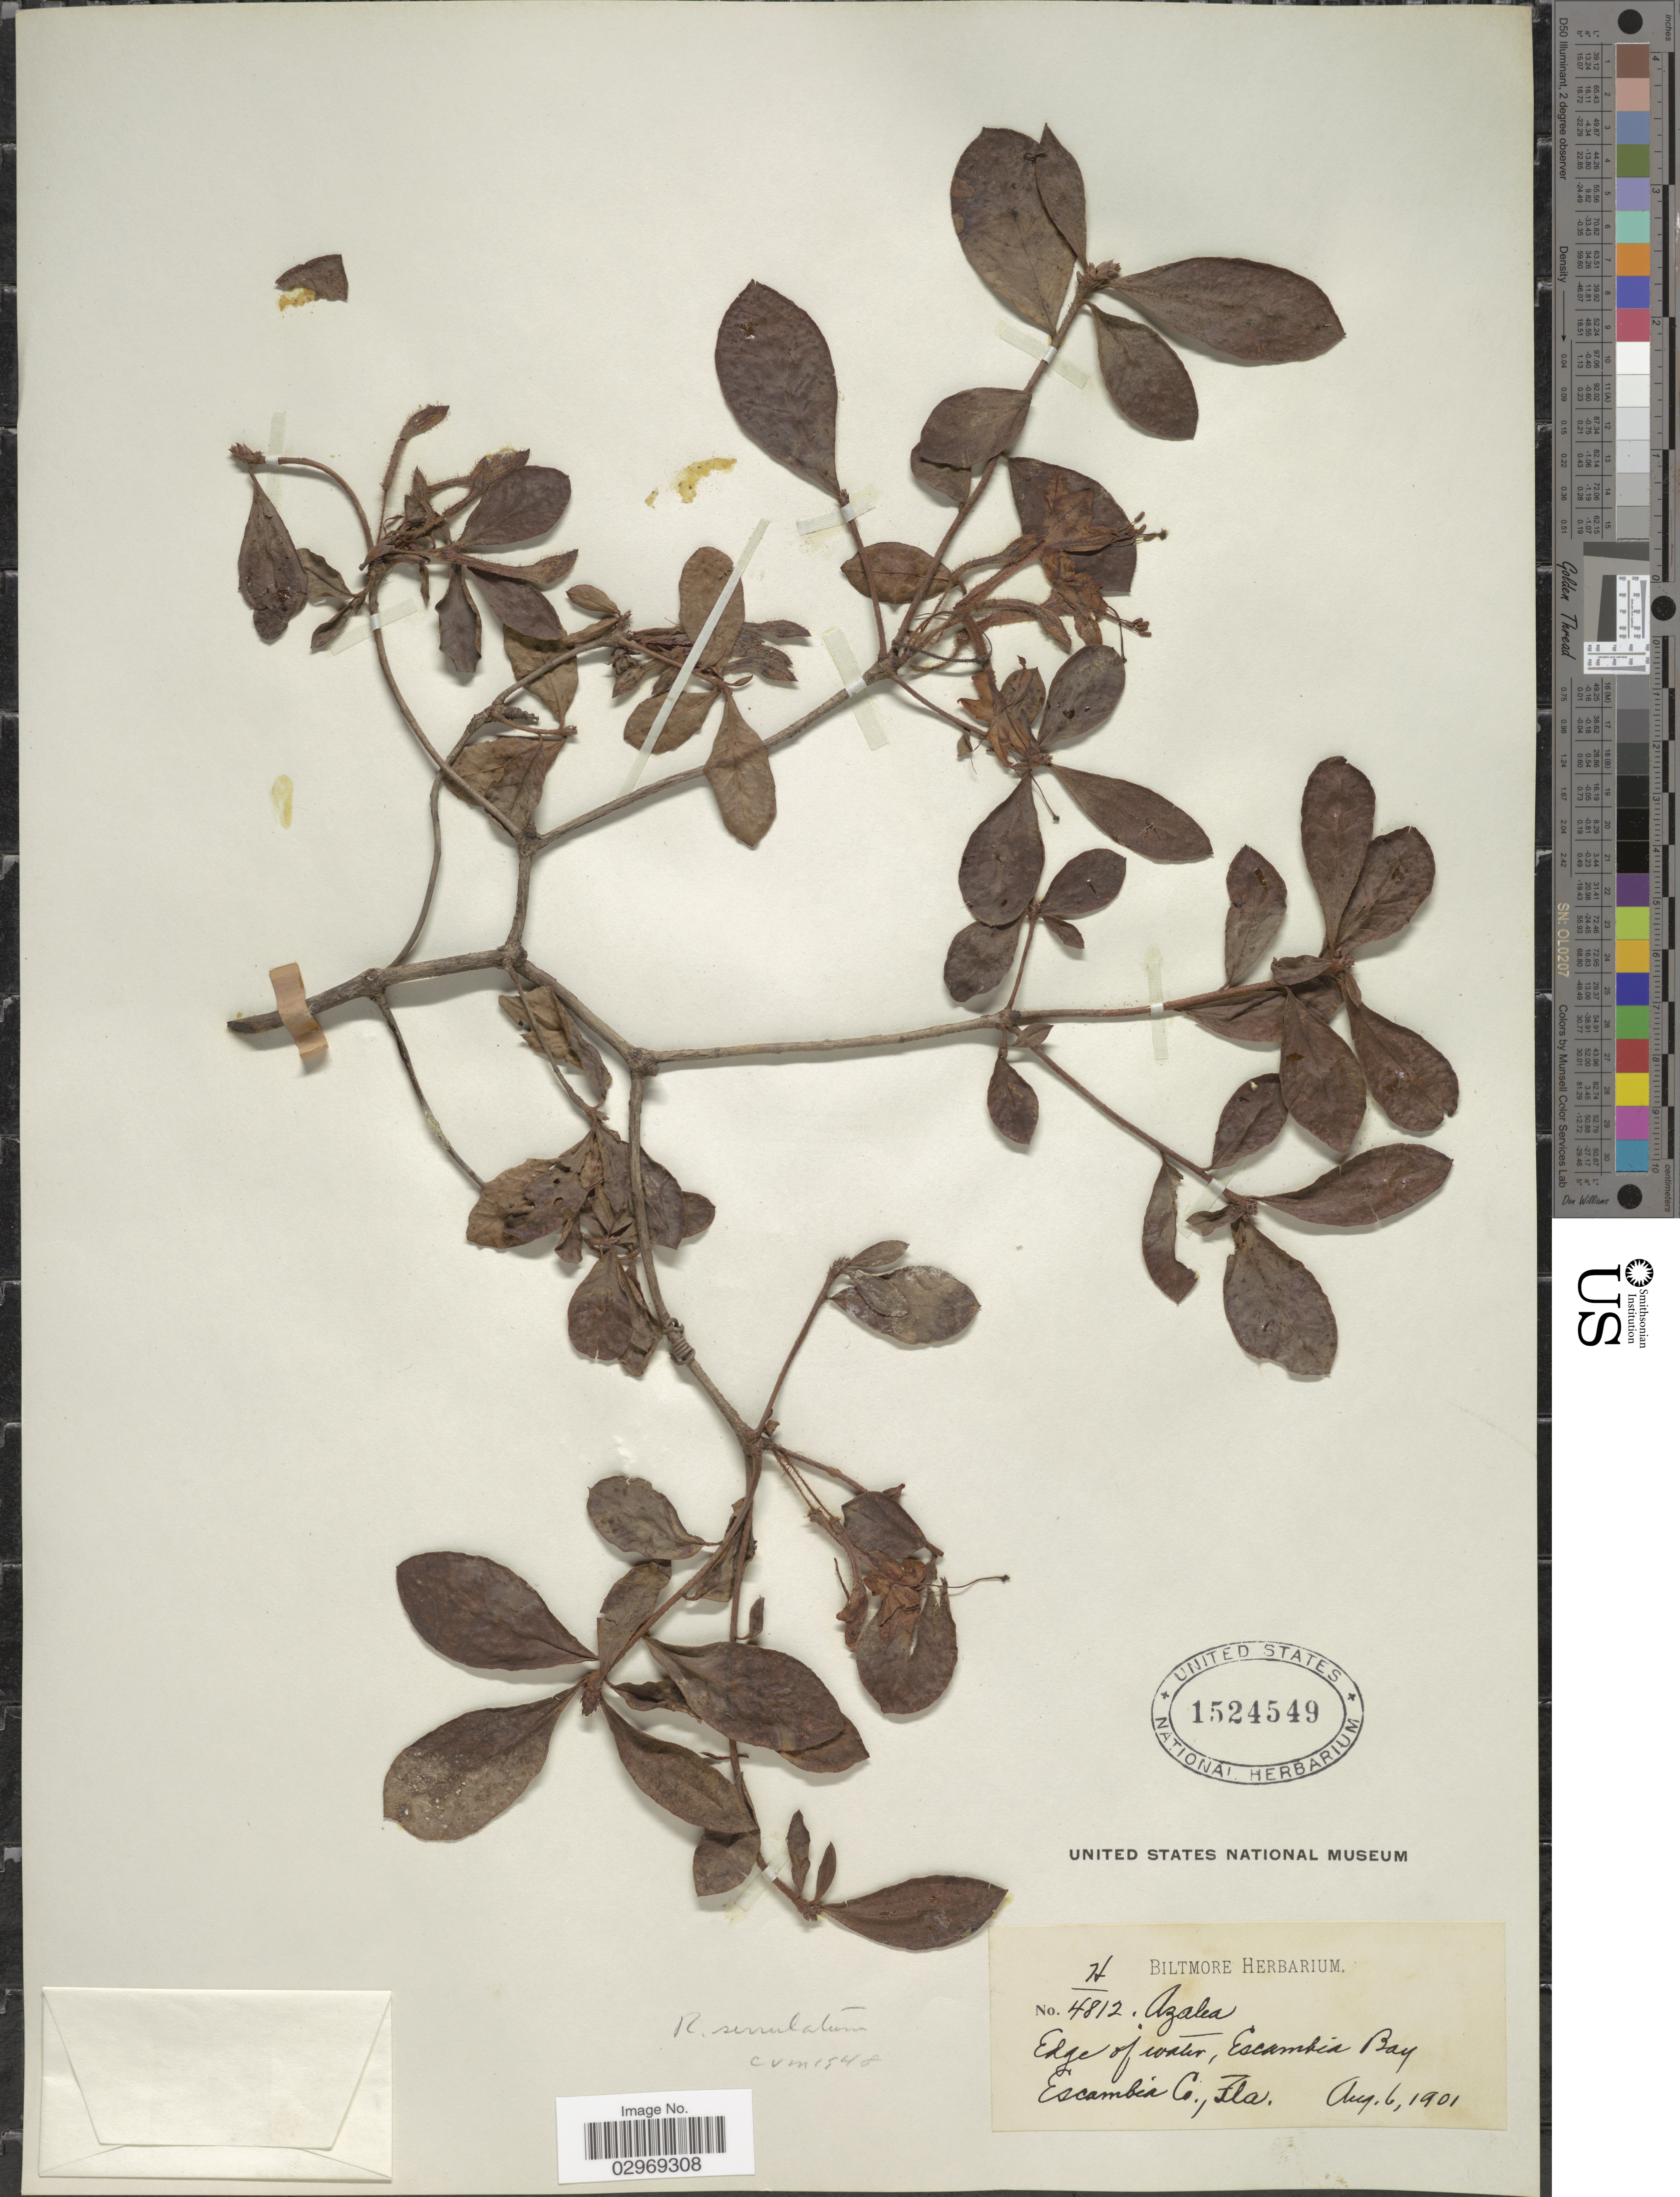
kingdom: Plantae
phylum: Tracheophyta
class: Magnoliopsida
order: Ericales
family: Ericaceae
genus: Rhododendron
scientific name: Rhododendron serrulatum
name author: (Small) Millais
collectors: ex herb. Biltmore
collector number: H/4812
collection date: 1901-08-06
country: United States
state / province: Florida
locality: Escambia Bay, Escambia Co.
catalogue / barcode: US 1524549